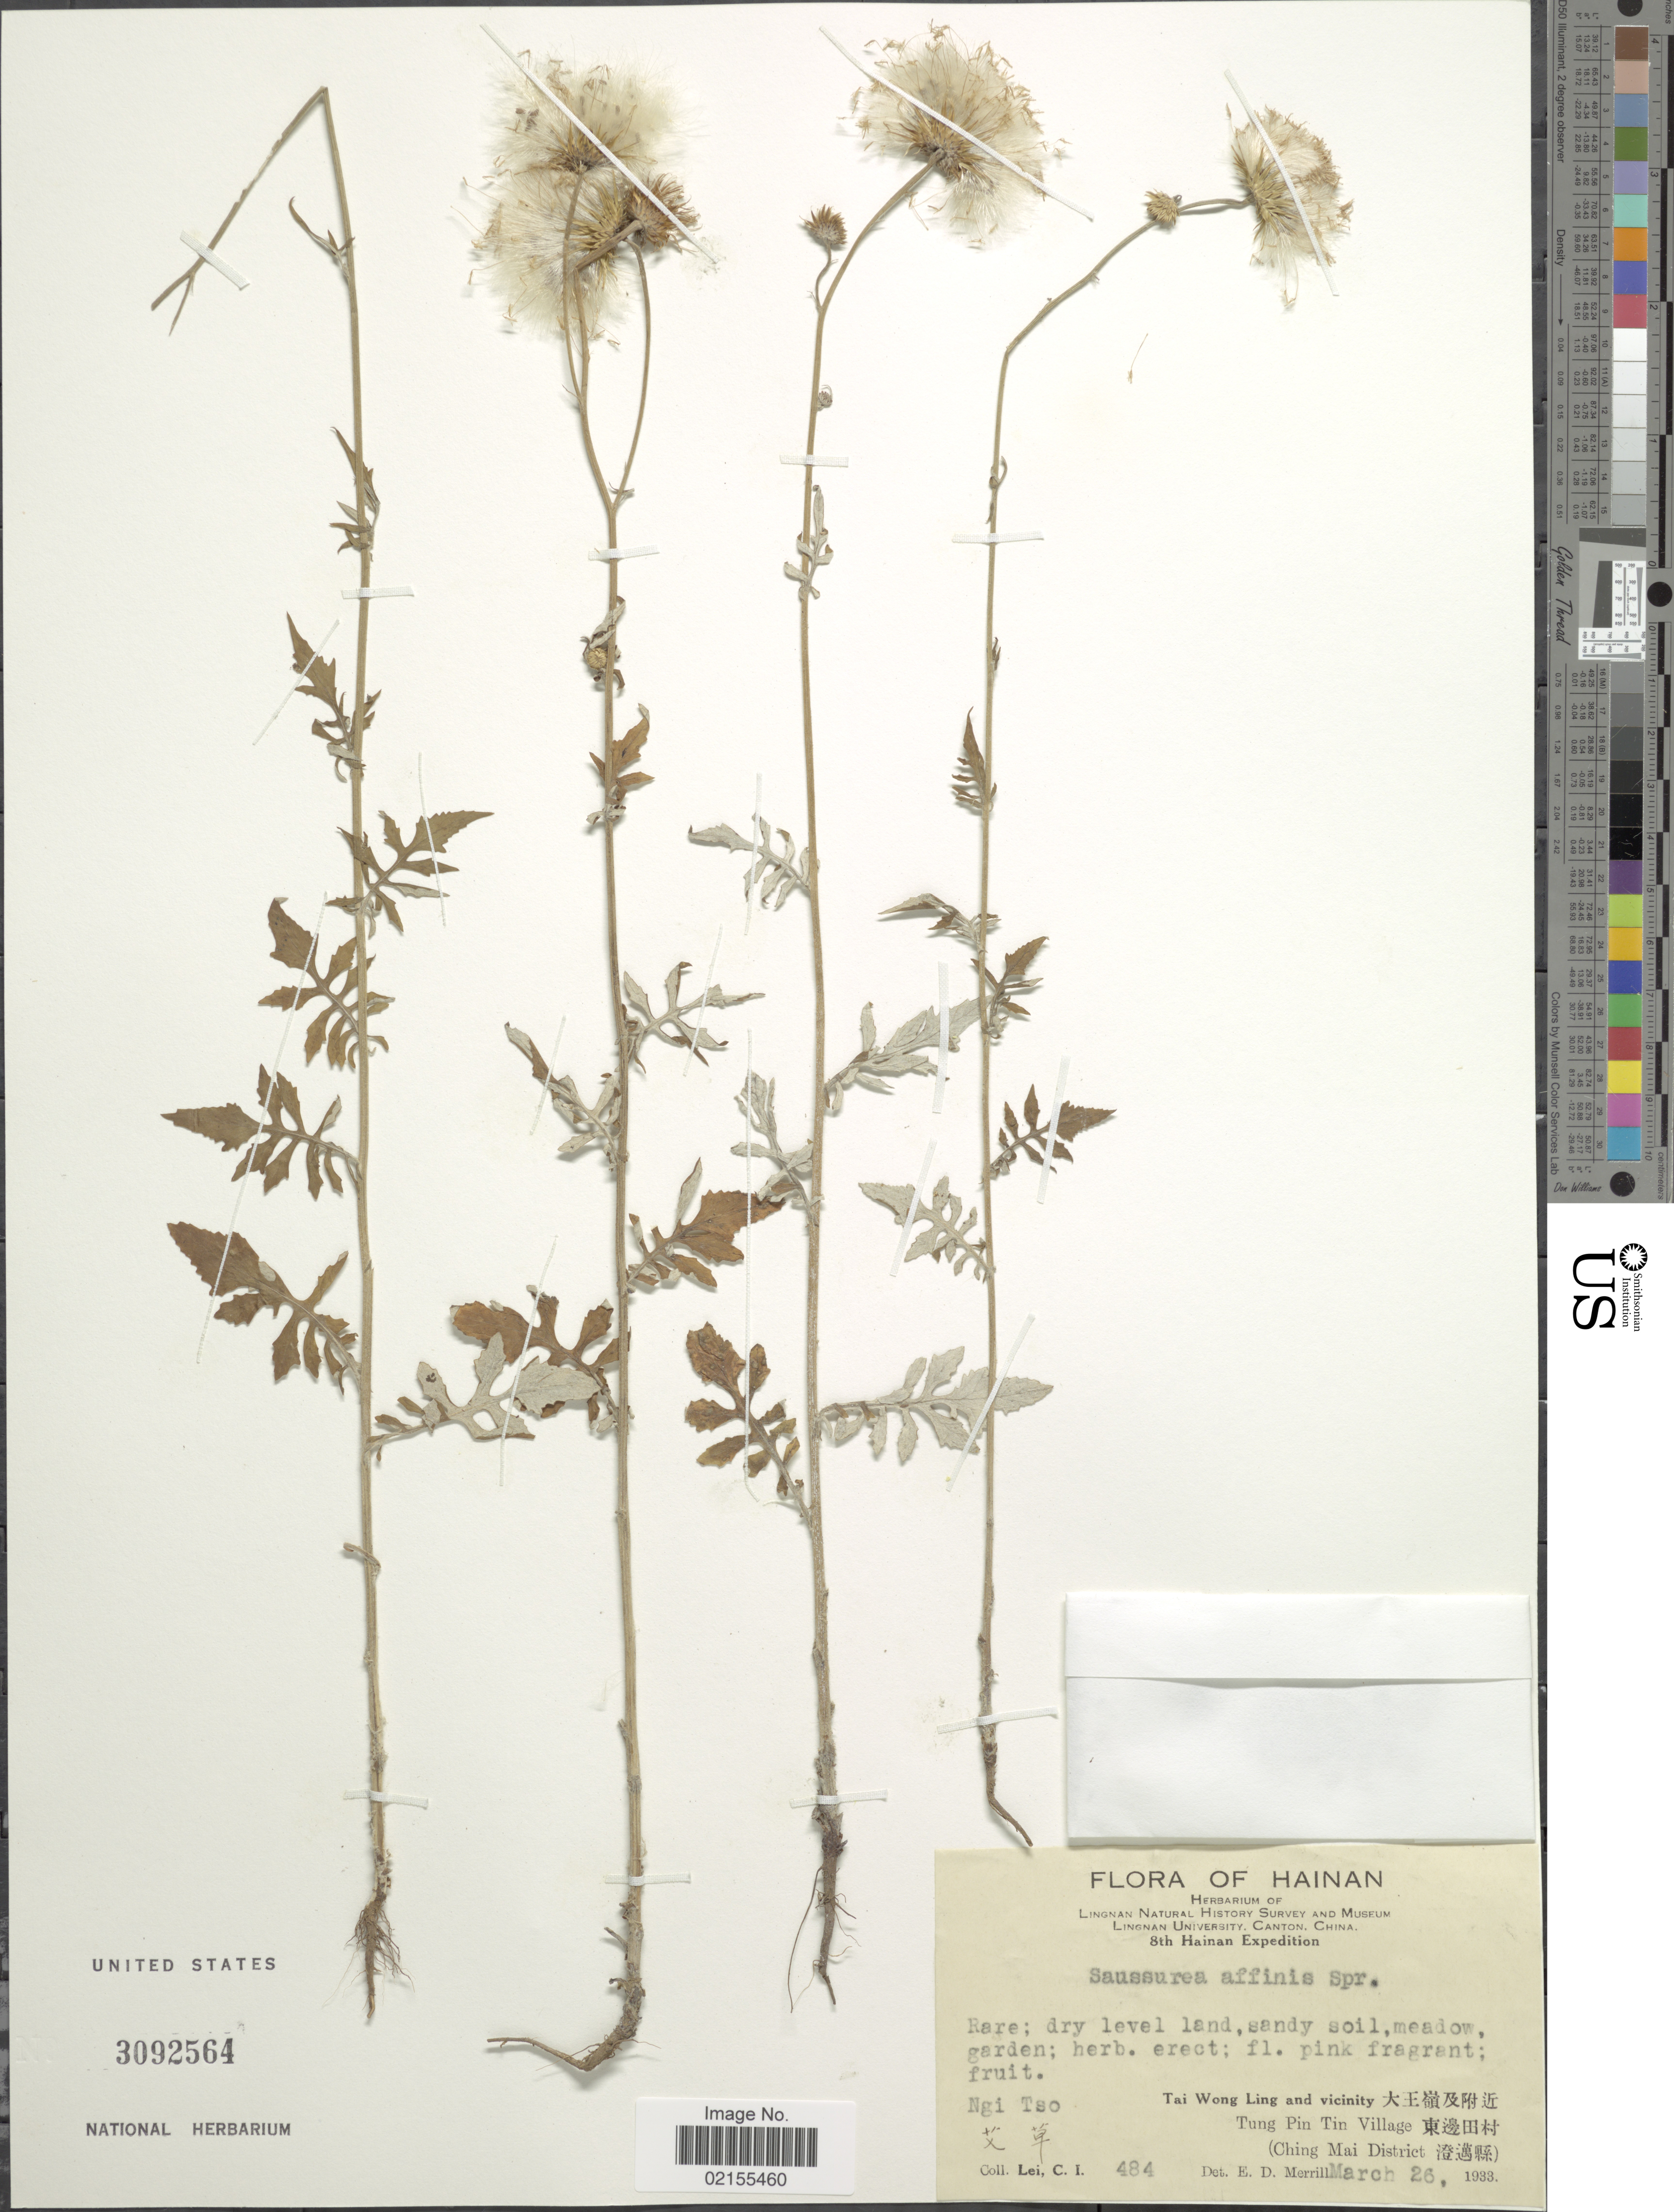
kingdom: Plantae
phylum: Tracheophyta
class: Magnoliopsida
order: Asterales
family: Asteraceae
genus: Hemistepta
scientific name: Hemistepta lyrata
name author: Bunge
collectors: C. I. Lei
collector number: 484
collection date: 1933-03-26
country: China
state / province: Hainan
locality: Ngi Tso, Tai Wong Ling and Vicinity, Tung Pin Tin Village (Ching Mai District)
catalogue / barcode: US 3092564